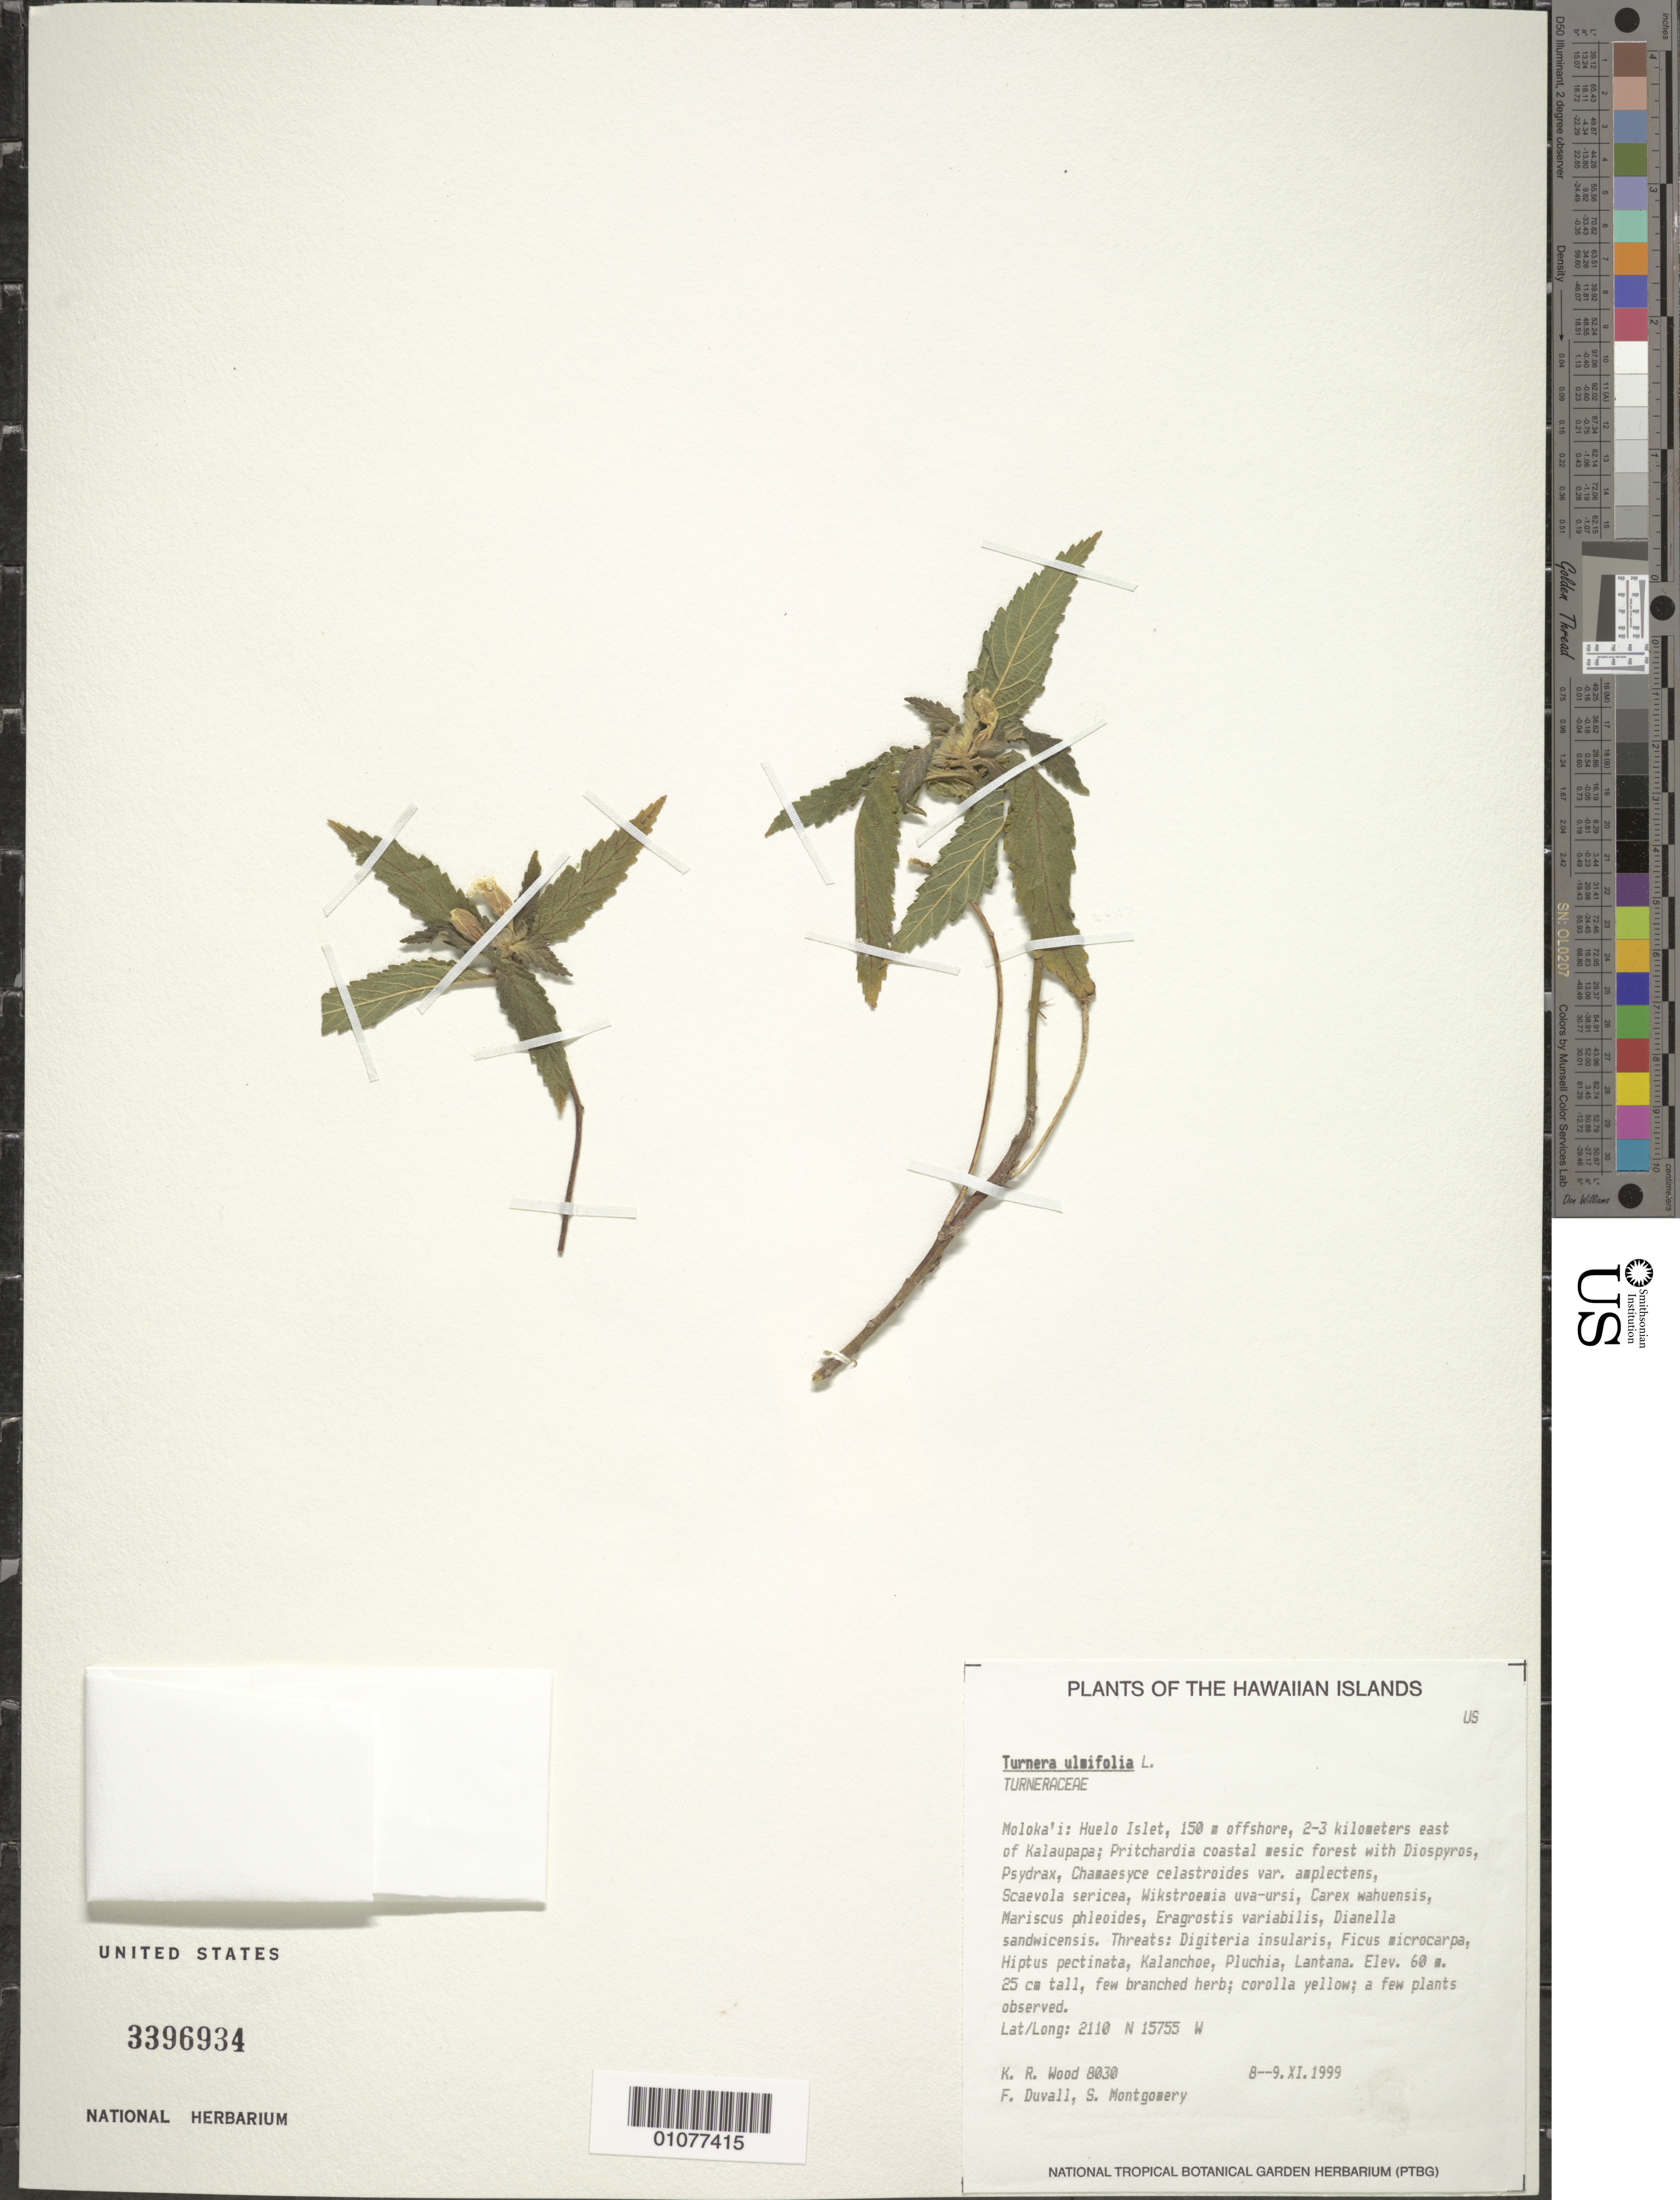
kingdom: Plantae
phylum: Tracheophyta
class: Magnoliopsida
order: Malpighiales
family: Turneraceae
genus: Turnera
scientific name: Turnera ulmifolia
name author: L.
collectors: K. R. Wood, F. Duvall & S. Montgomery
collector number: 8030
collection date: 1999-11-08/1999-11-09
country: United States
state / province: Hawaii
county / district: Maui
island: Moloka'i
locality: Huelo Islet, 150 m offshore, 2-3 kilometers E of Kalaupapa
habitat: Pritchardia coastal mesic forest; Digiteria insularis, Ficus microcarpa, Hiptus pectinata, Kalanchoe, Pluchia, Lantana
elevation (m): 60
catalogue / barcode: US 3396934